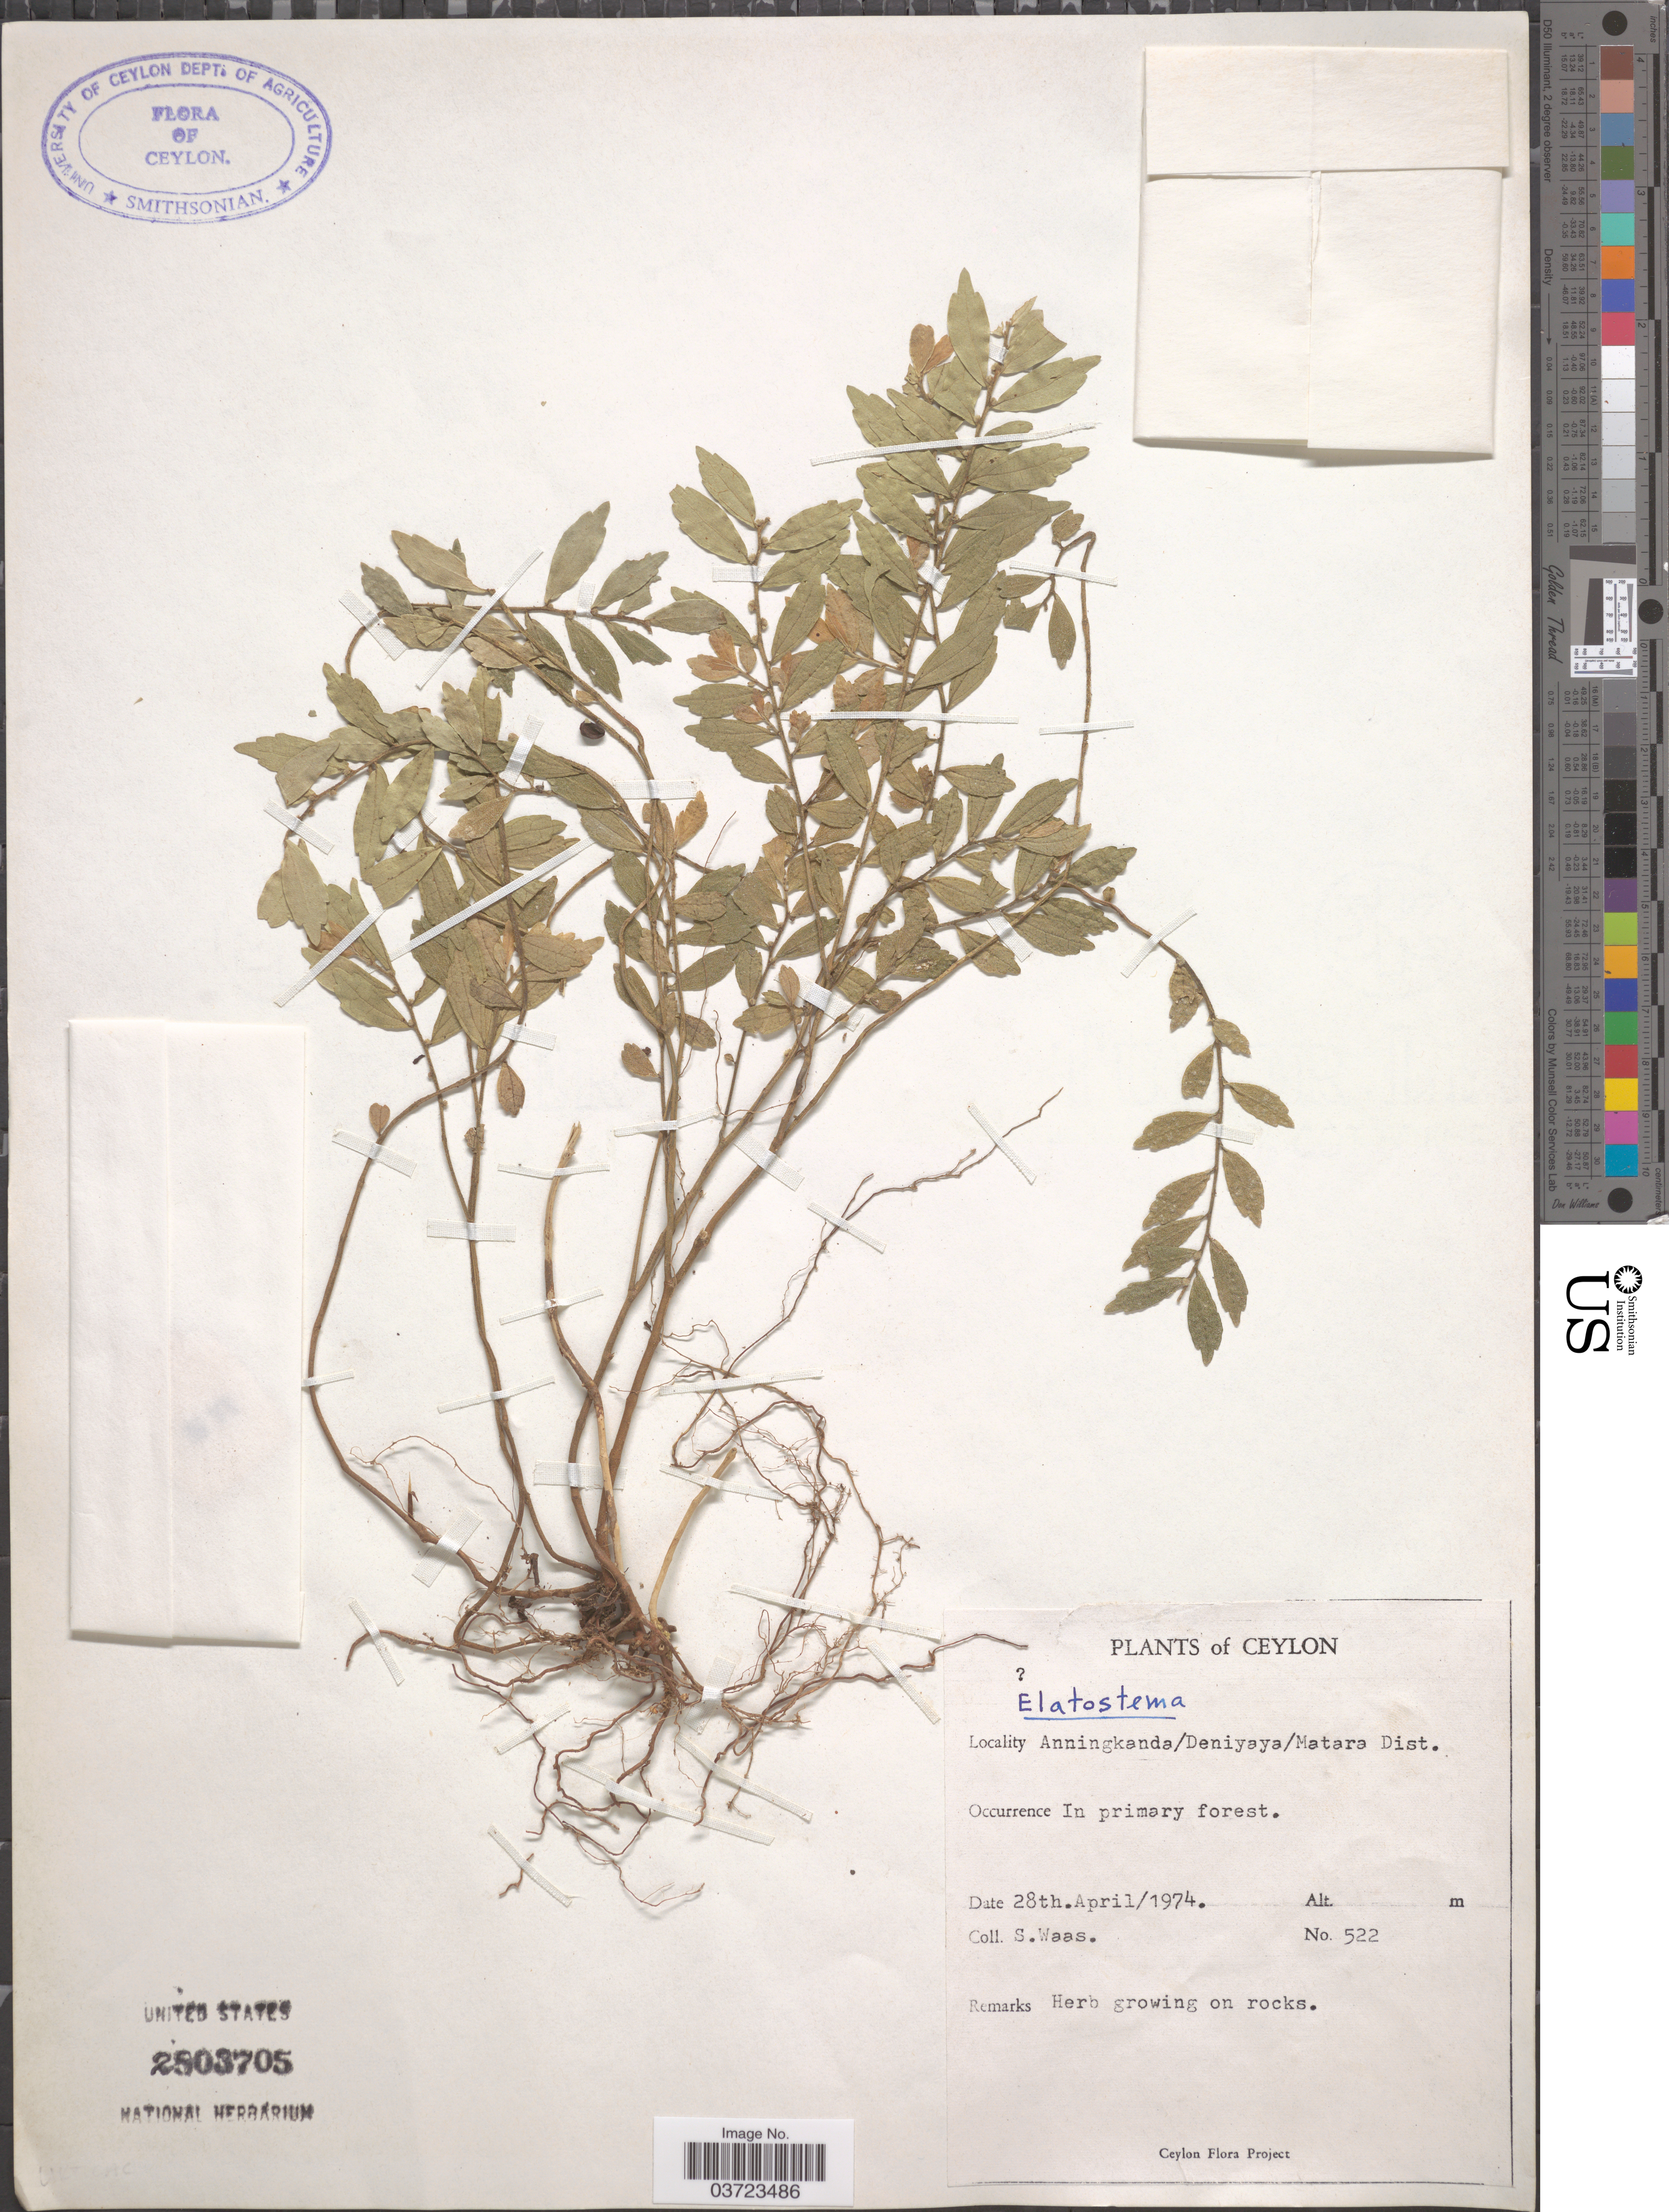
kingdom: Plantae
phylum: Tracheophyta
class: Magnoliopsida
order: Rosales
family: Urticaceae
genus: Elatostema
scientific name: Elatostema sp.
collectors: S. Waas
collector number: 522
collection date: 1974-04-28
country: Sri Lanka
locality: Ceylon. Anningkanda/Deniyaya/Matara Dist.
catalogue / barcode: US 2503705